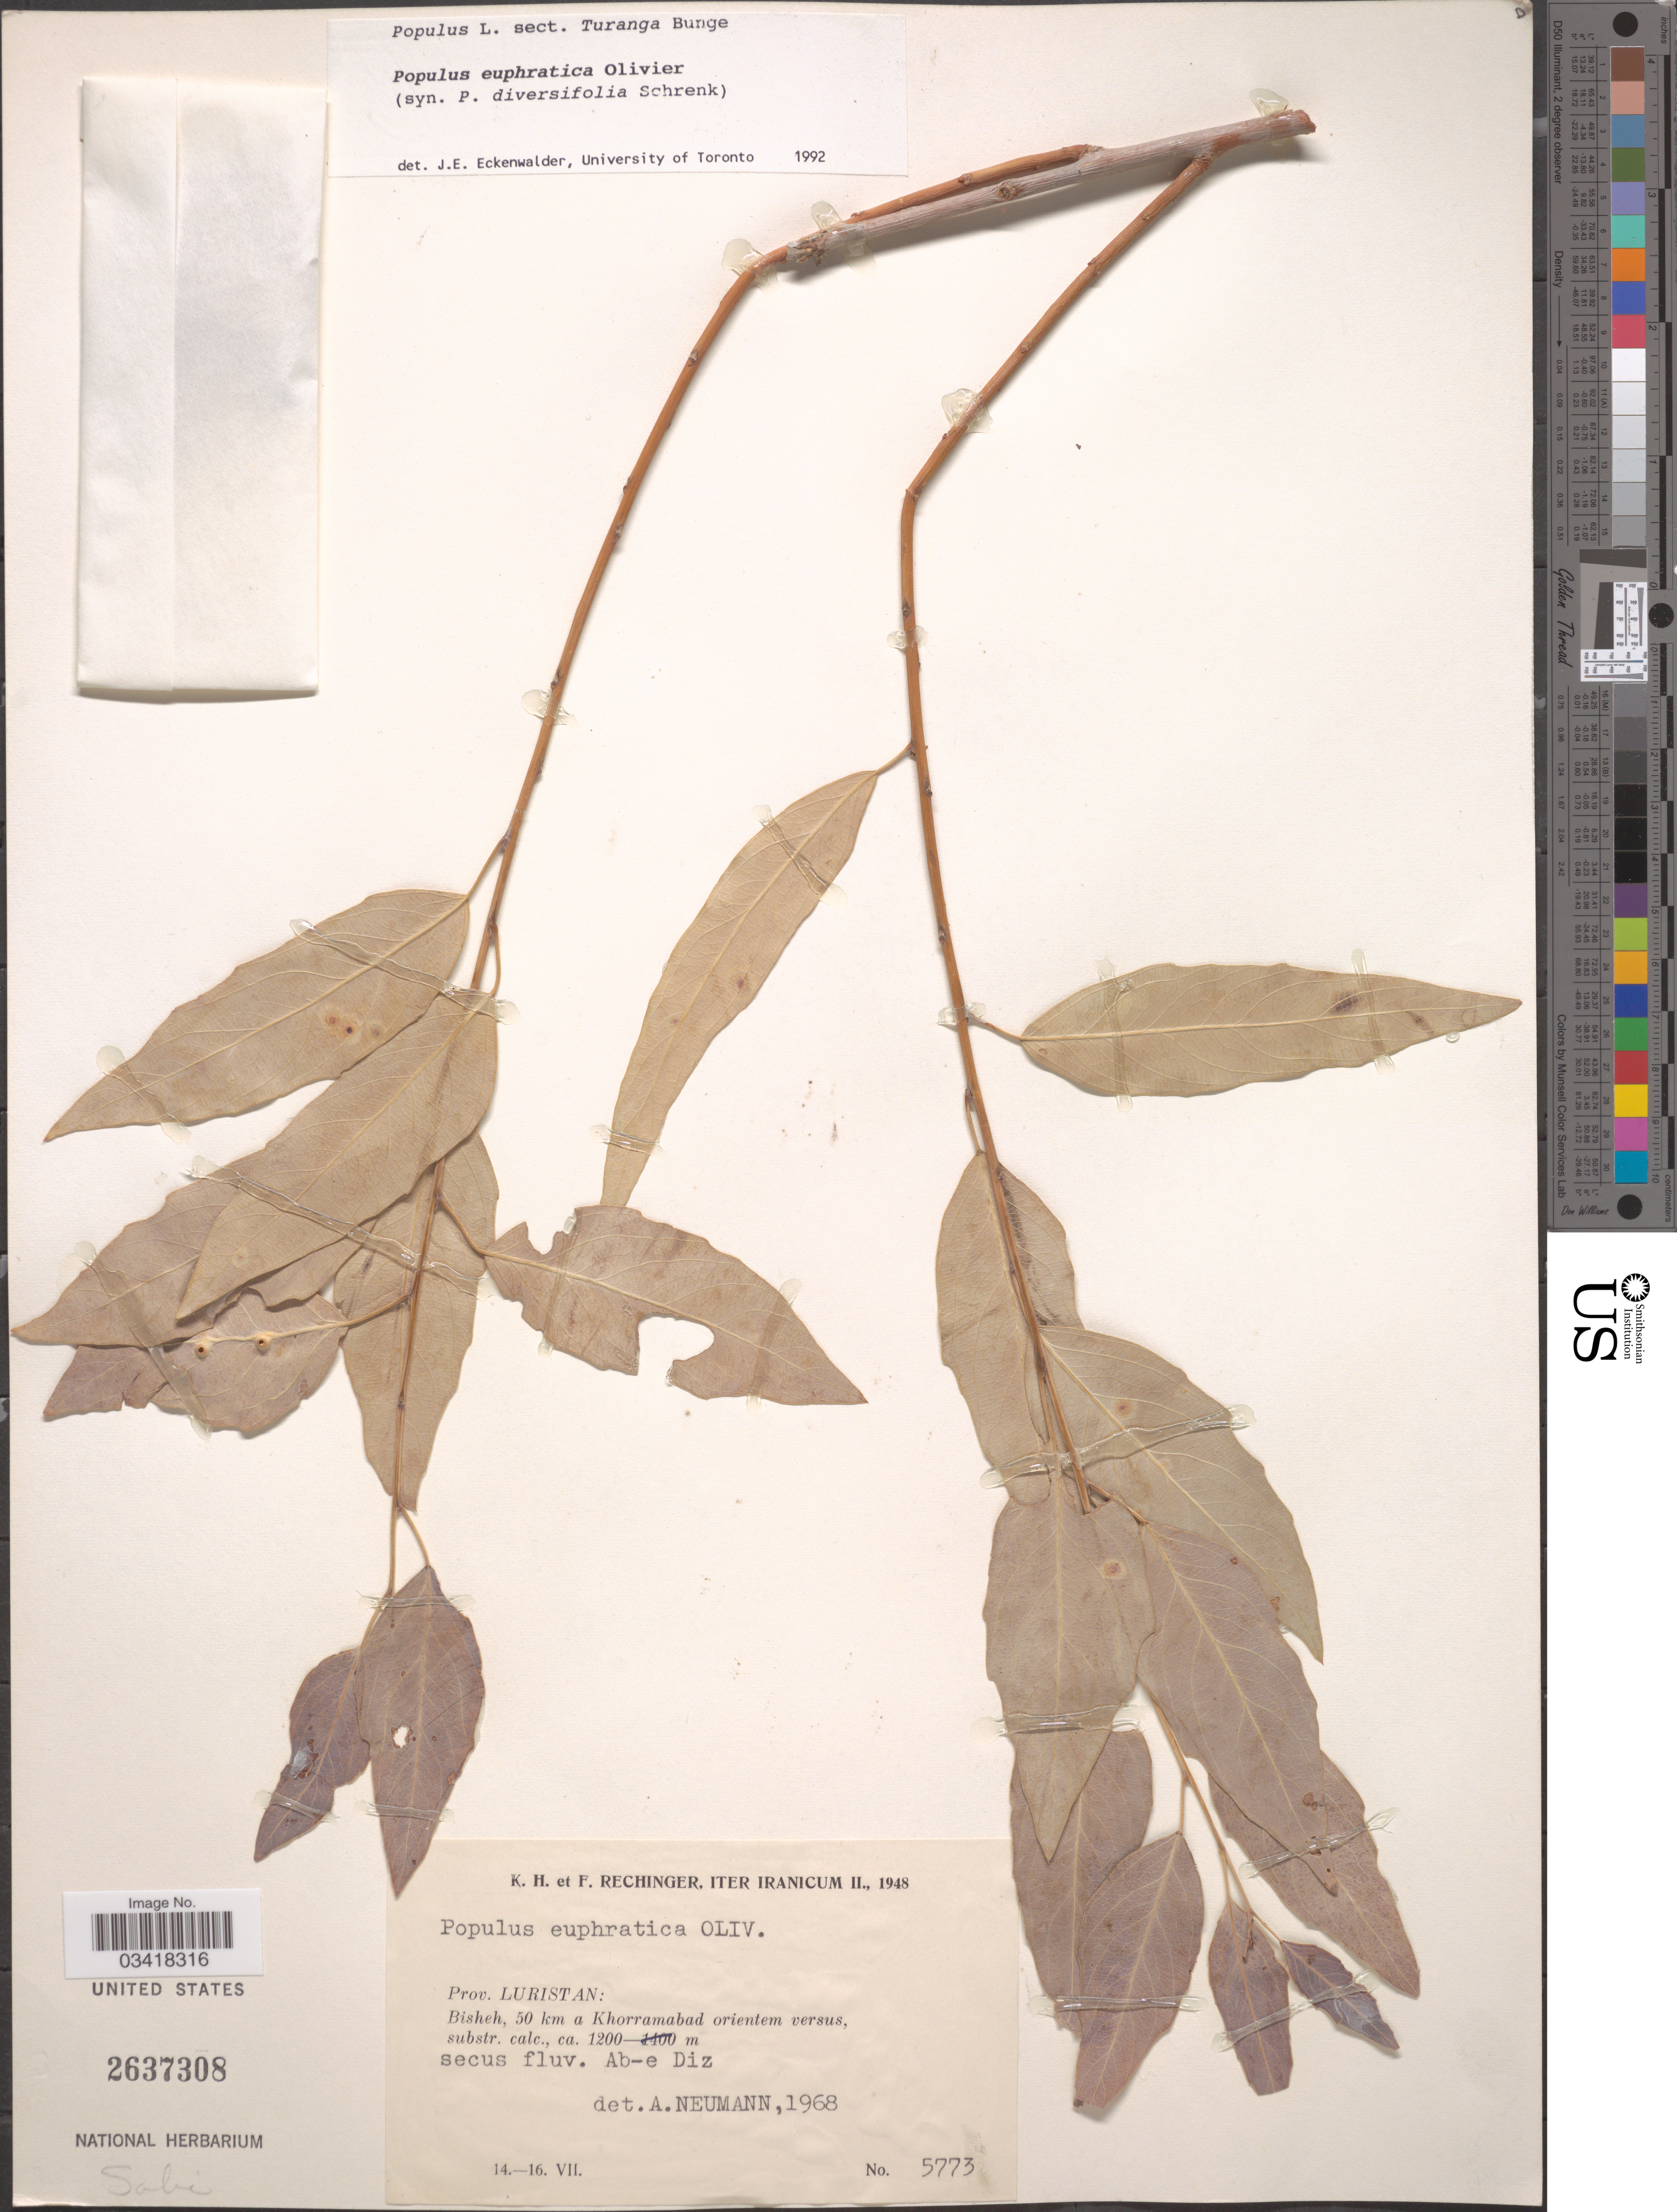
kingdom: Plantae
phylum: Tracheophyta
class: Magnoliopsida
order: Malpighiales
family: Salicaceae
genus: Populus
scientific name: Populus euphratica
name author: Oliv.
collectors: K. H. Rechinger & F. Rechinger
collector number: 5773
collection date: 1948-07-14/1948-07-16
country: Iran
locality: Iranicum. Prov. Luristan: Bisheh, 50 km a Khorramabad orientem versus, substr. calc., secus fluv. Ab-e Diz.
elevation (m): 1200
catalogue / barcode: US 2637308